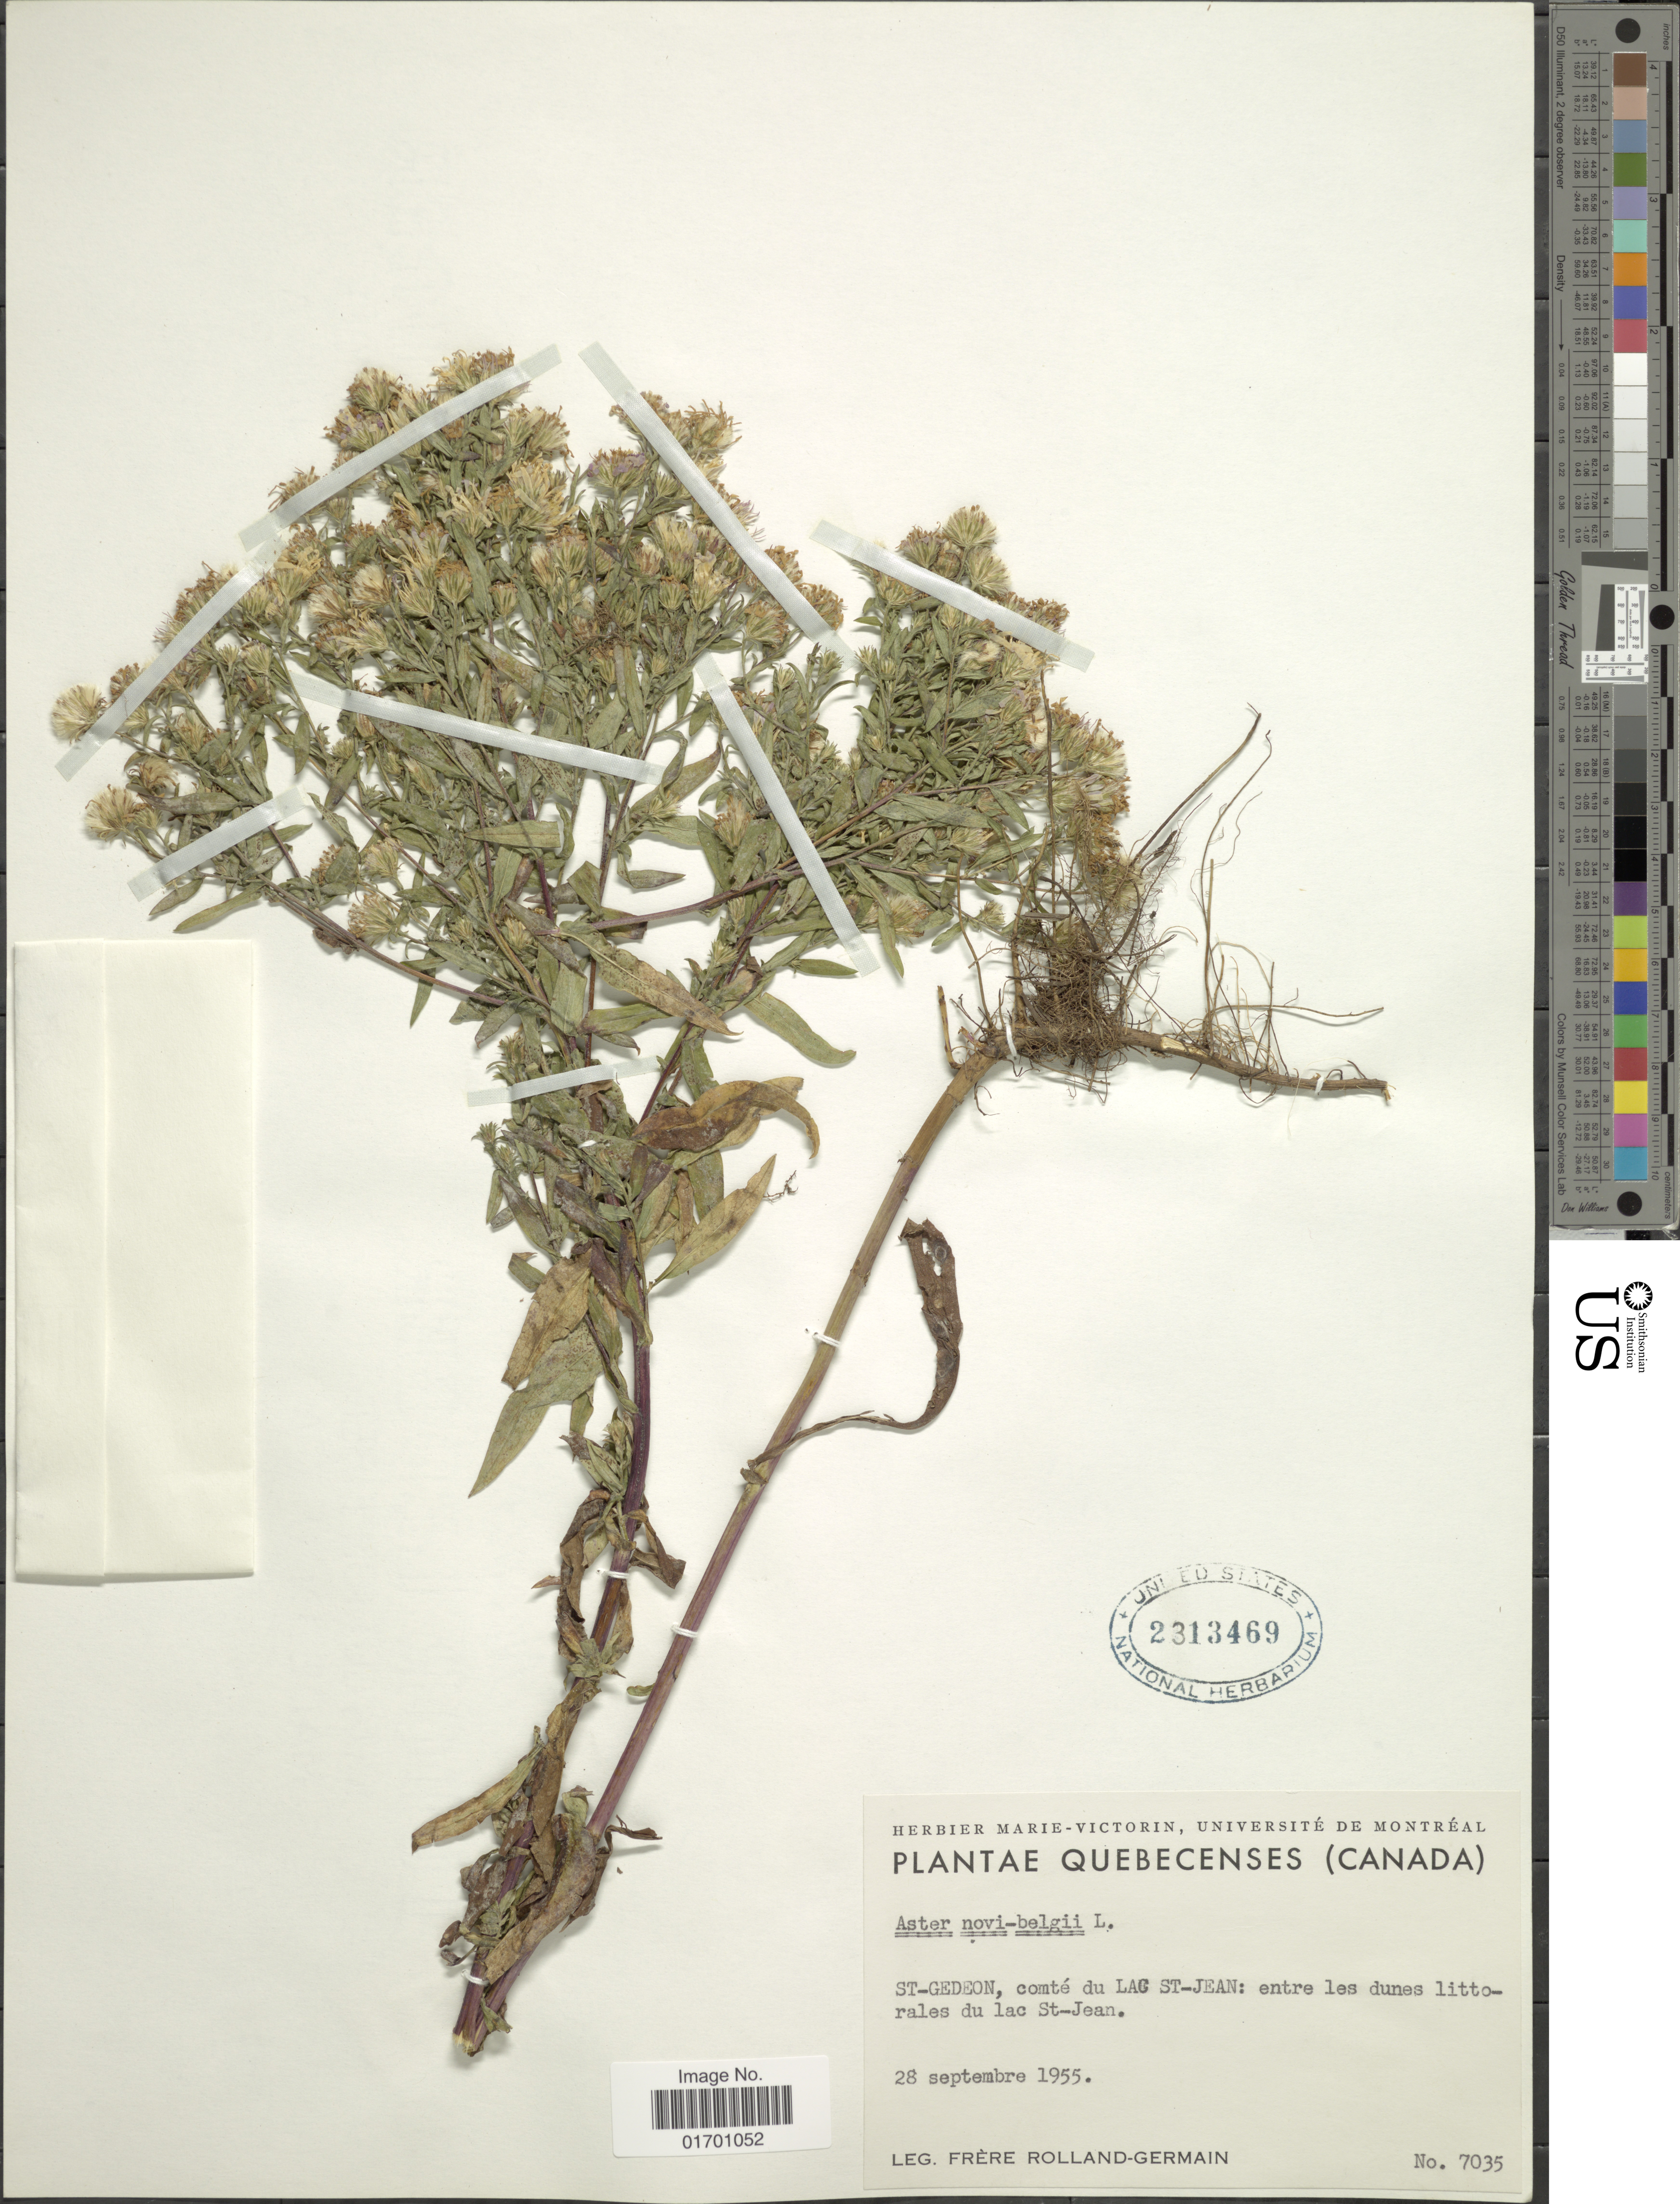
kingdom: Plantae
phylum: Tracheophyta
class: Magnoliopsida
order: Asterales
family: Asteraceae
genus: Symphyotrichum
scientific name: Symphyotrichum novi-belgii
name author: (L.) G.L. Nesom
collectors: Rolland-Germain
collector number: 7035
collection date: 1955-09-28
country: Canada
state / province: Quebec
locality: Quebecenses. St-Gedeon, comte du Lqac St-Jean: entre les dunes littorales du lac St-Jean.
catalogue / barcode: US 2313469